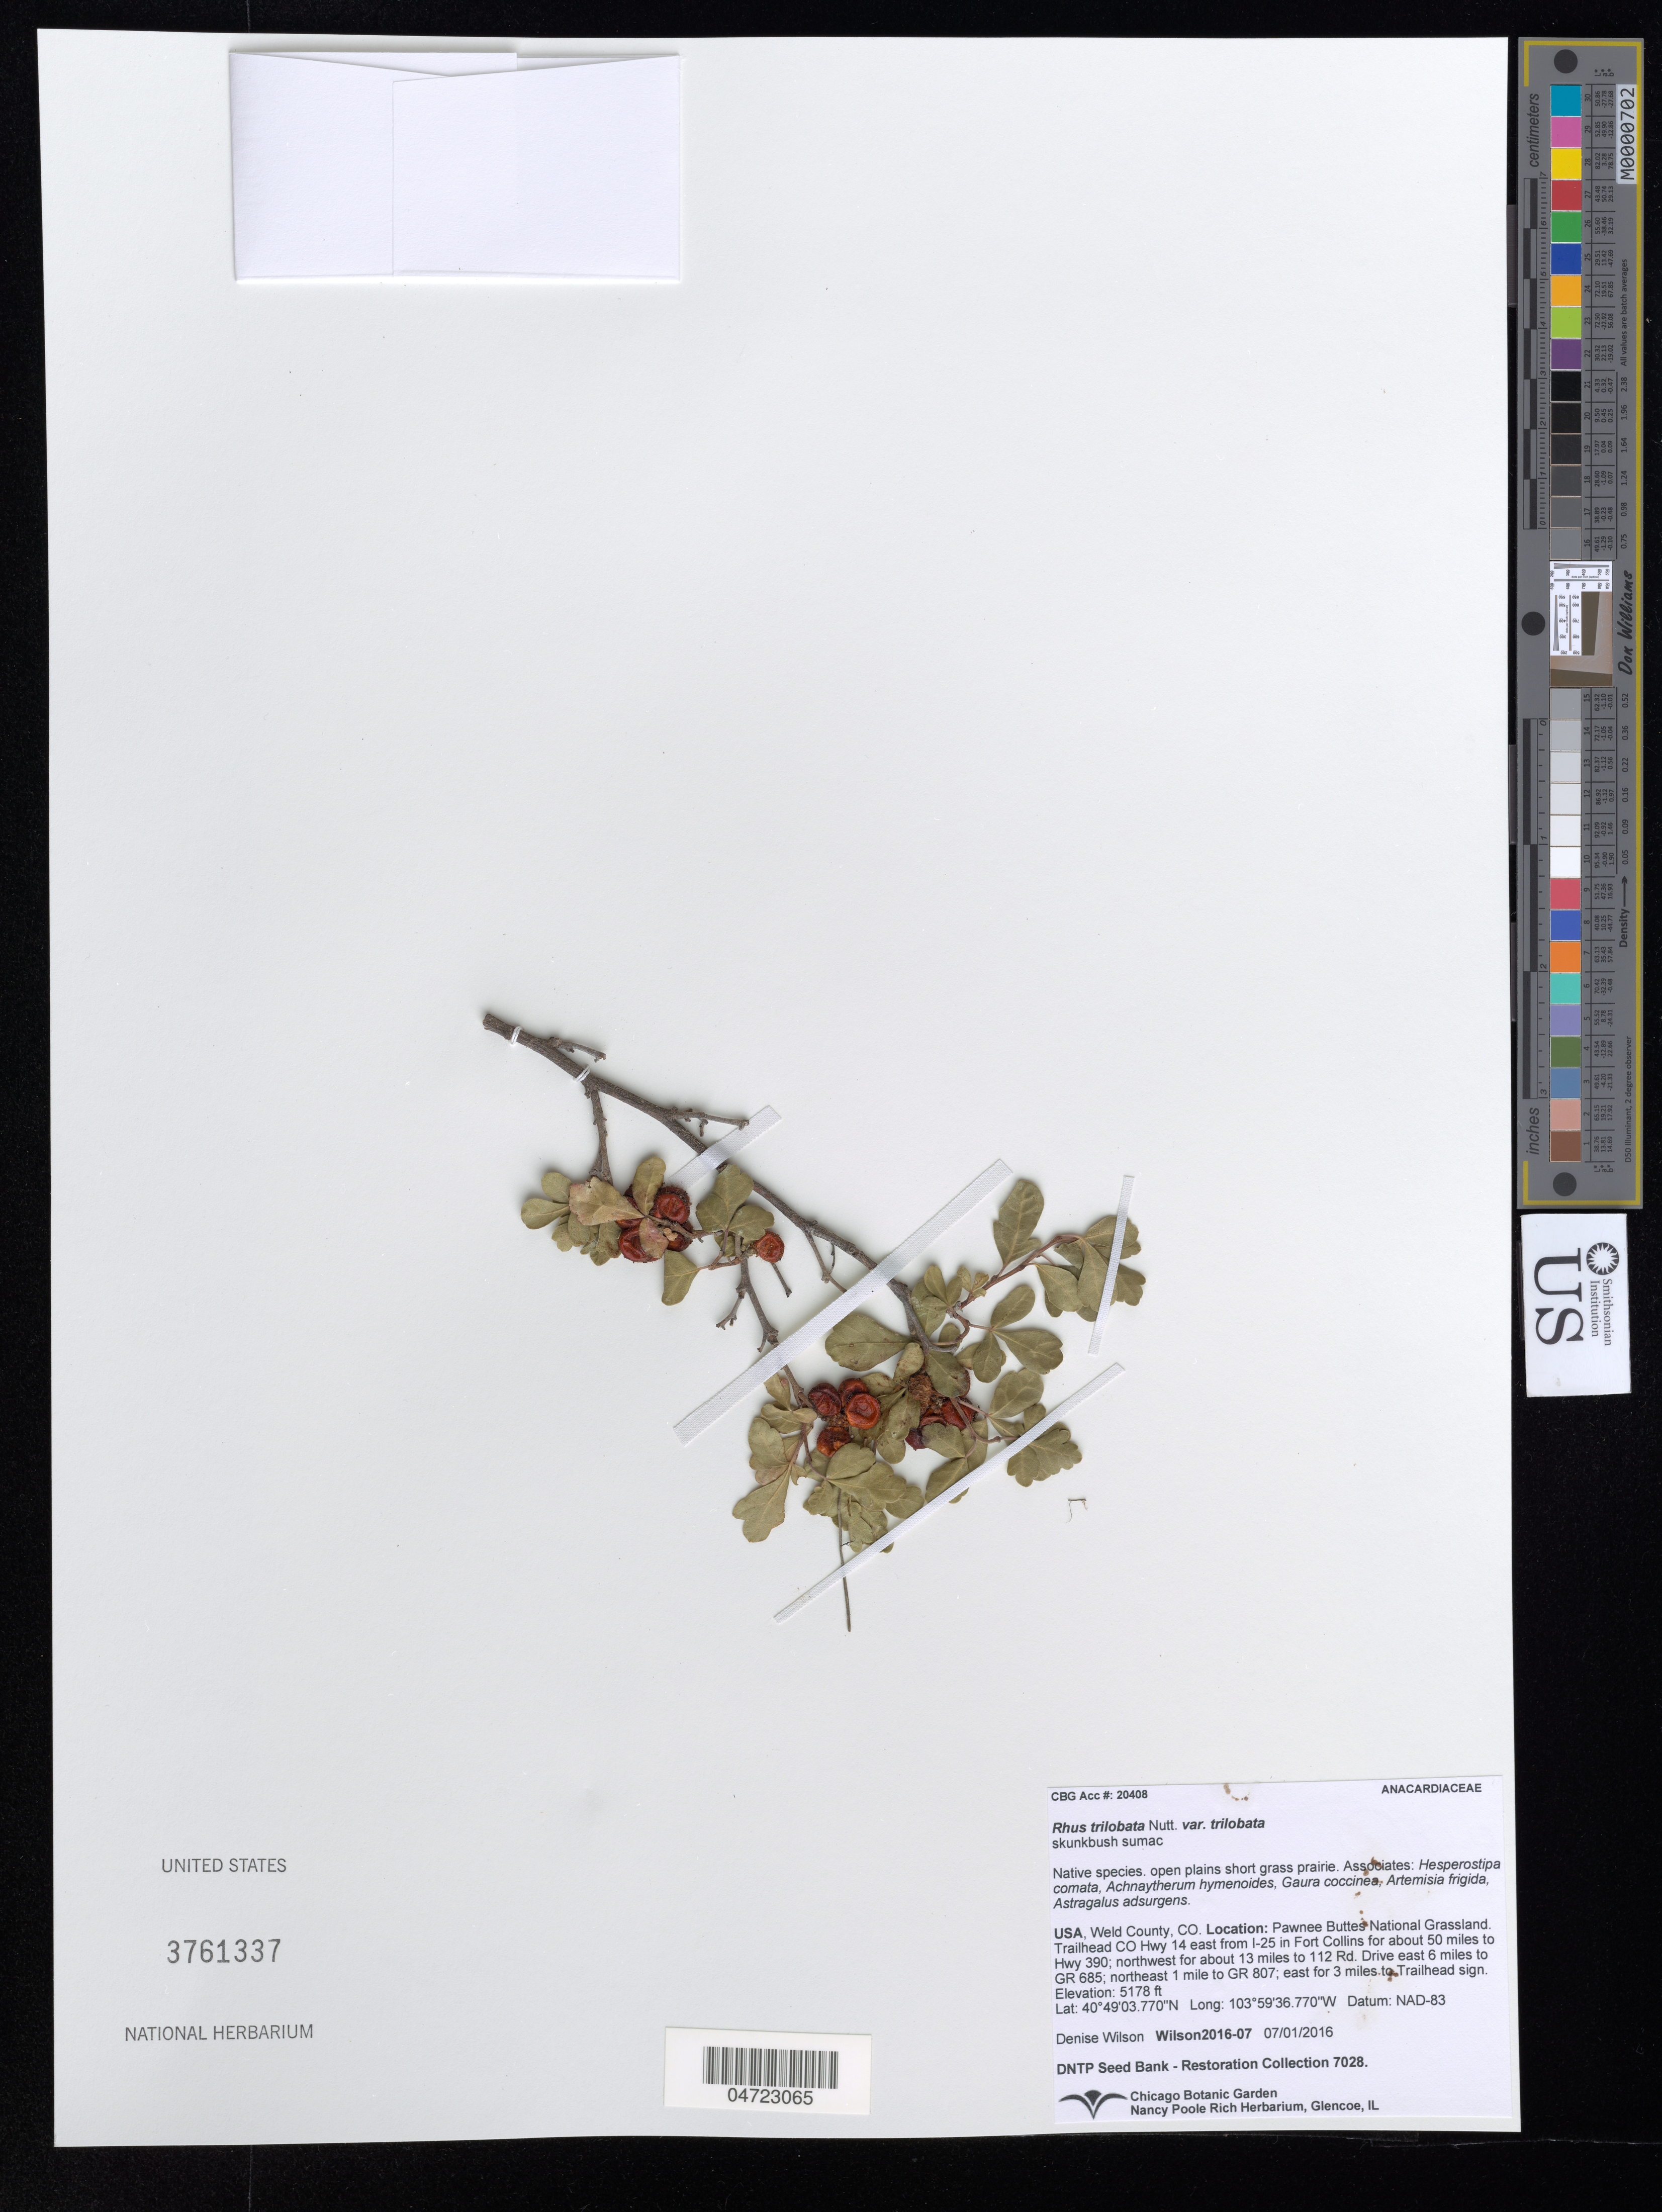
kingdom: Plantae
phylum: Tracheophyta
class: Magnoliopsida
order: Sapindales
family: Anacardiaceae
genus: Rhus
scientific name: Rhus trilobata var. trilobata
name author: Nutt.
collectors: D. Wilson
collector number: Wilson2016-07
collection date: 2016-07-01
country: United States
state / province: Colorado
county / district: Weld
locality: Weld County. Pawnee Buttes National Grassland. Trailhead CO Hwy 14 east from I-25 in Fort Collins for about 50 miles to Hwy 390; northwest for about 13 miles to 112 Rd. Drive east 6 miles to GR 685; northeast 1 mile to GR 807; east for 3 miles. to Trailhead sign.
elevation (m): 1578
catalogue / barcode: US 3761337